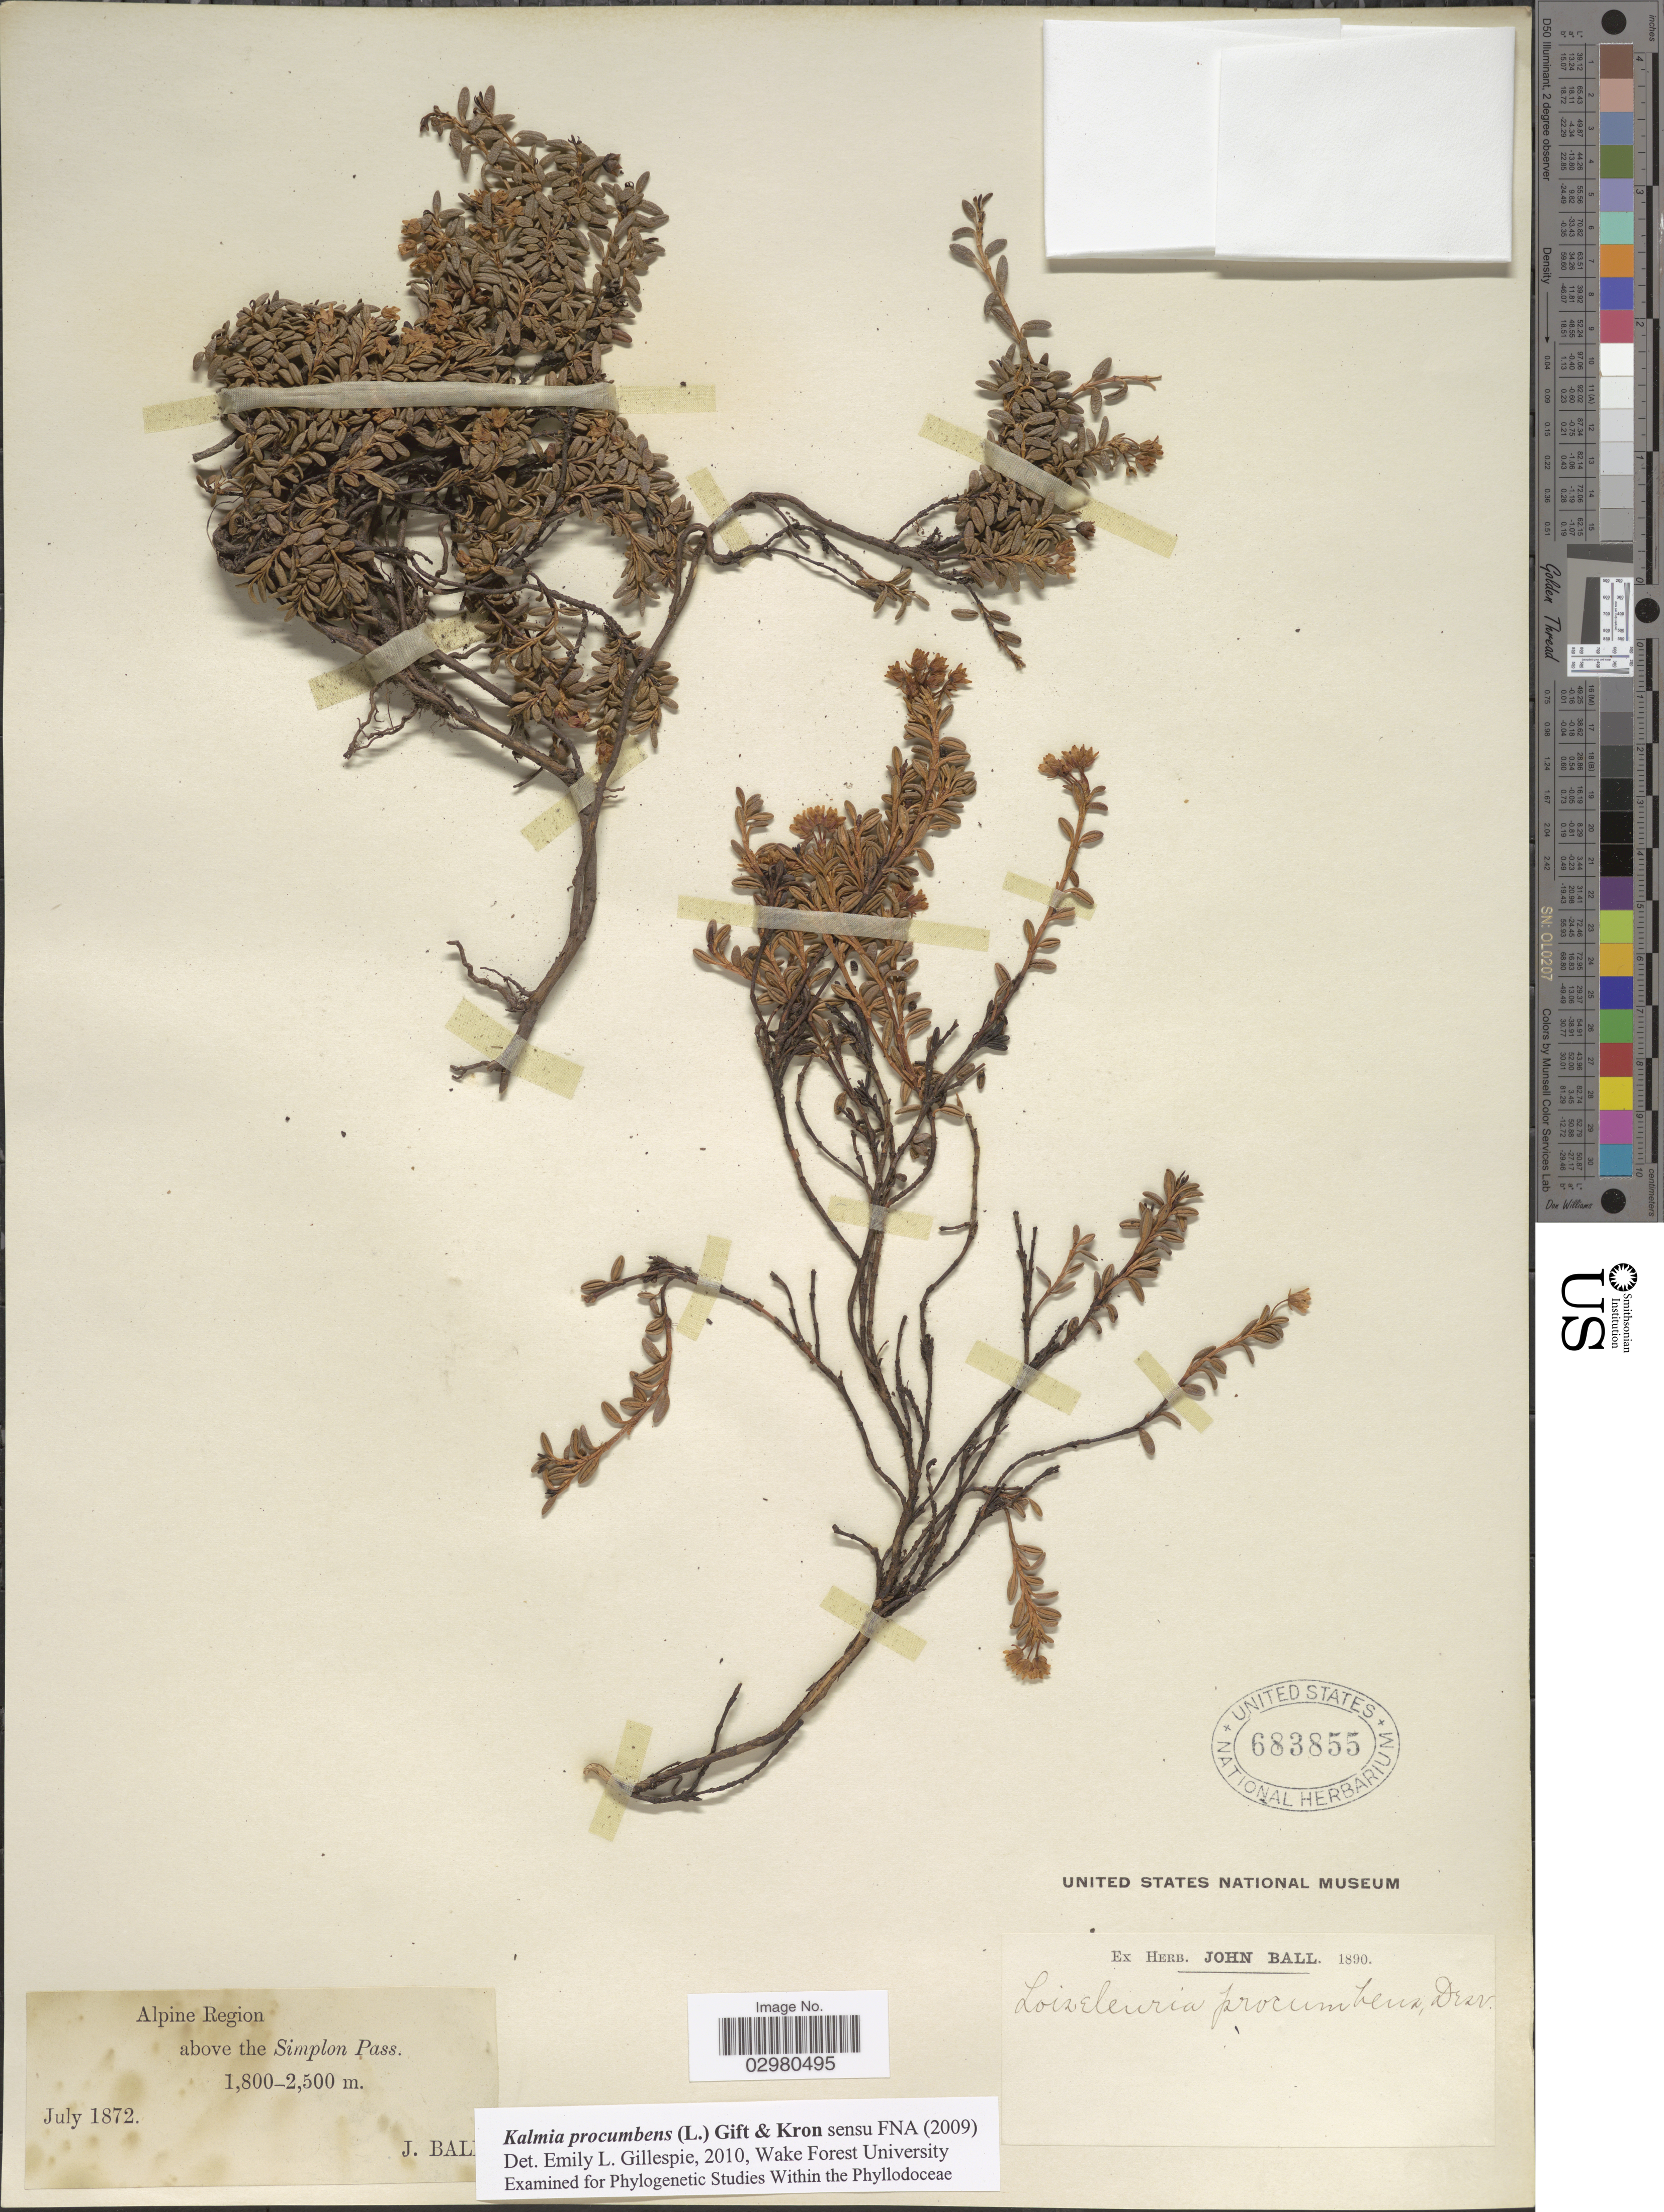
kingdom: Plantae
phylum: Tracheophyta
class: Magnoliopsida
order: Ericales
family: Ericaceae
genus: Loiseleuria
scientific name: Loiseleuria procumbens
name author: (L.) Desv.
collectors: J. Ball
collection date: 1872-07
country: Switzerland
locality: Alpine Region above the Simplon Pass.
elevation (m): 1800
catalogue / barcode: US 683855